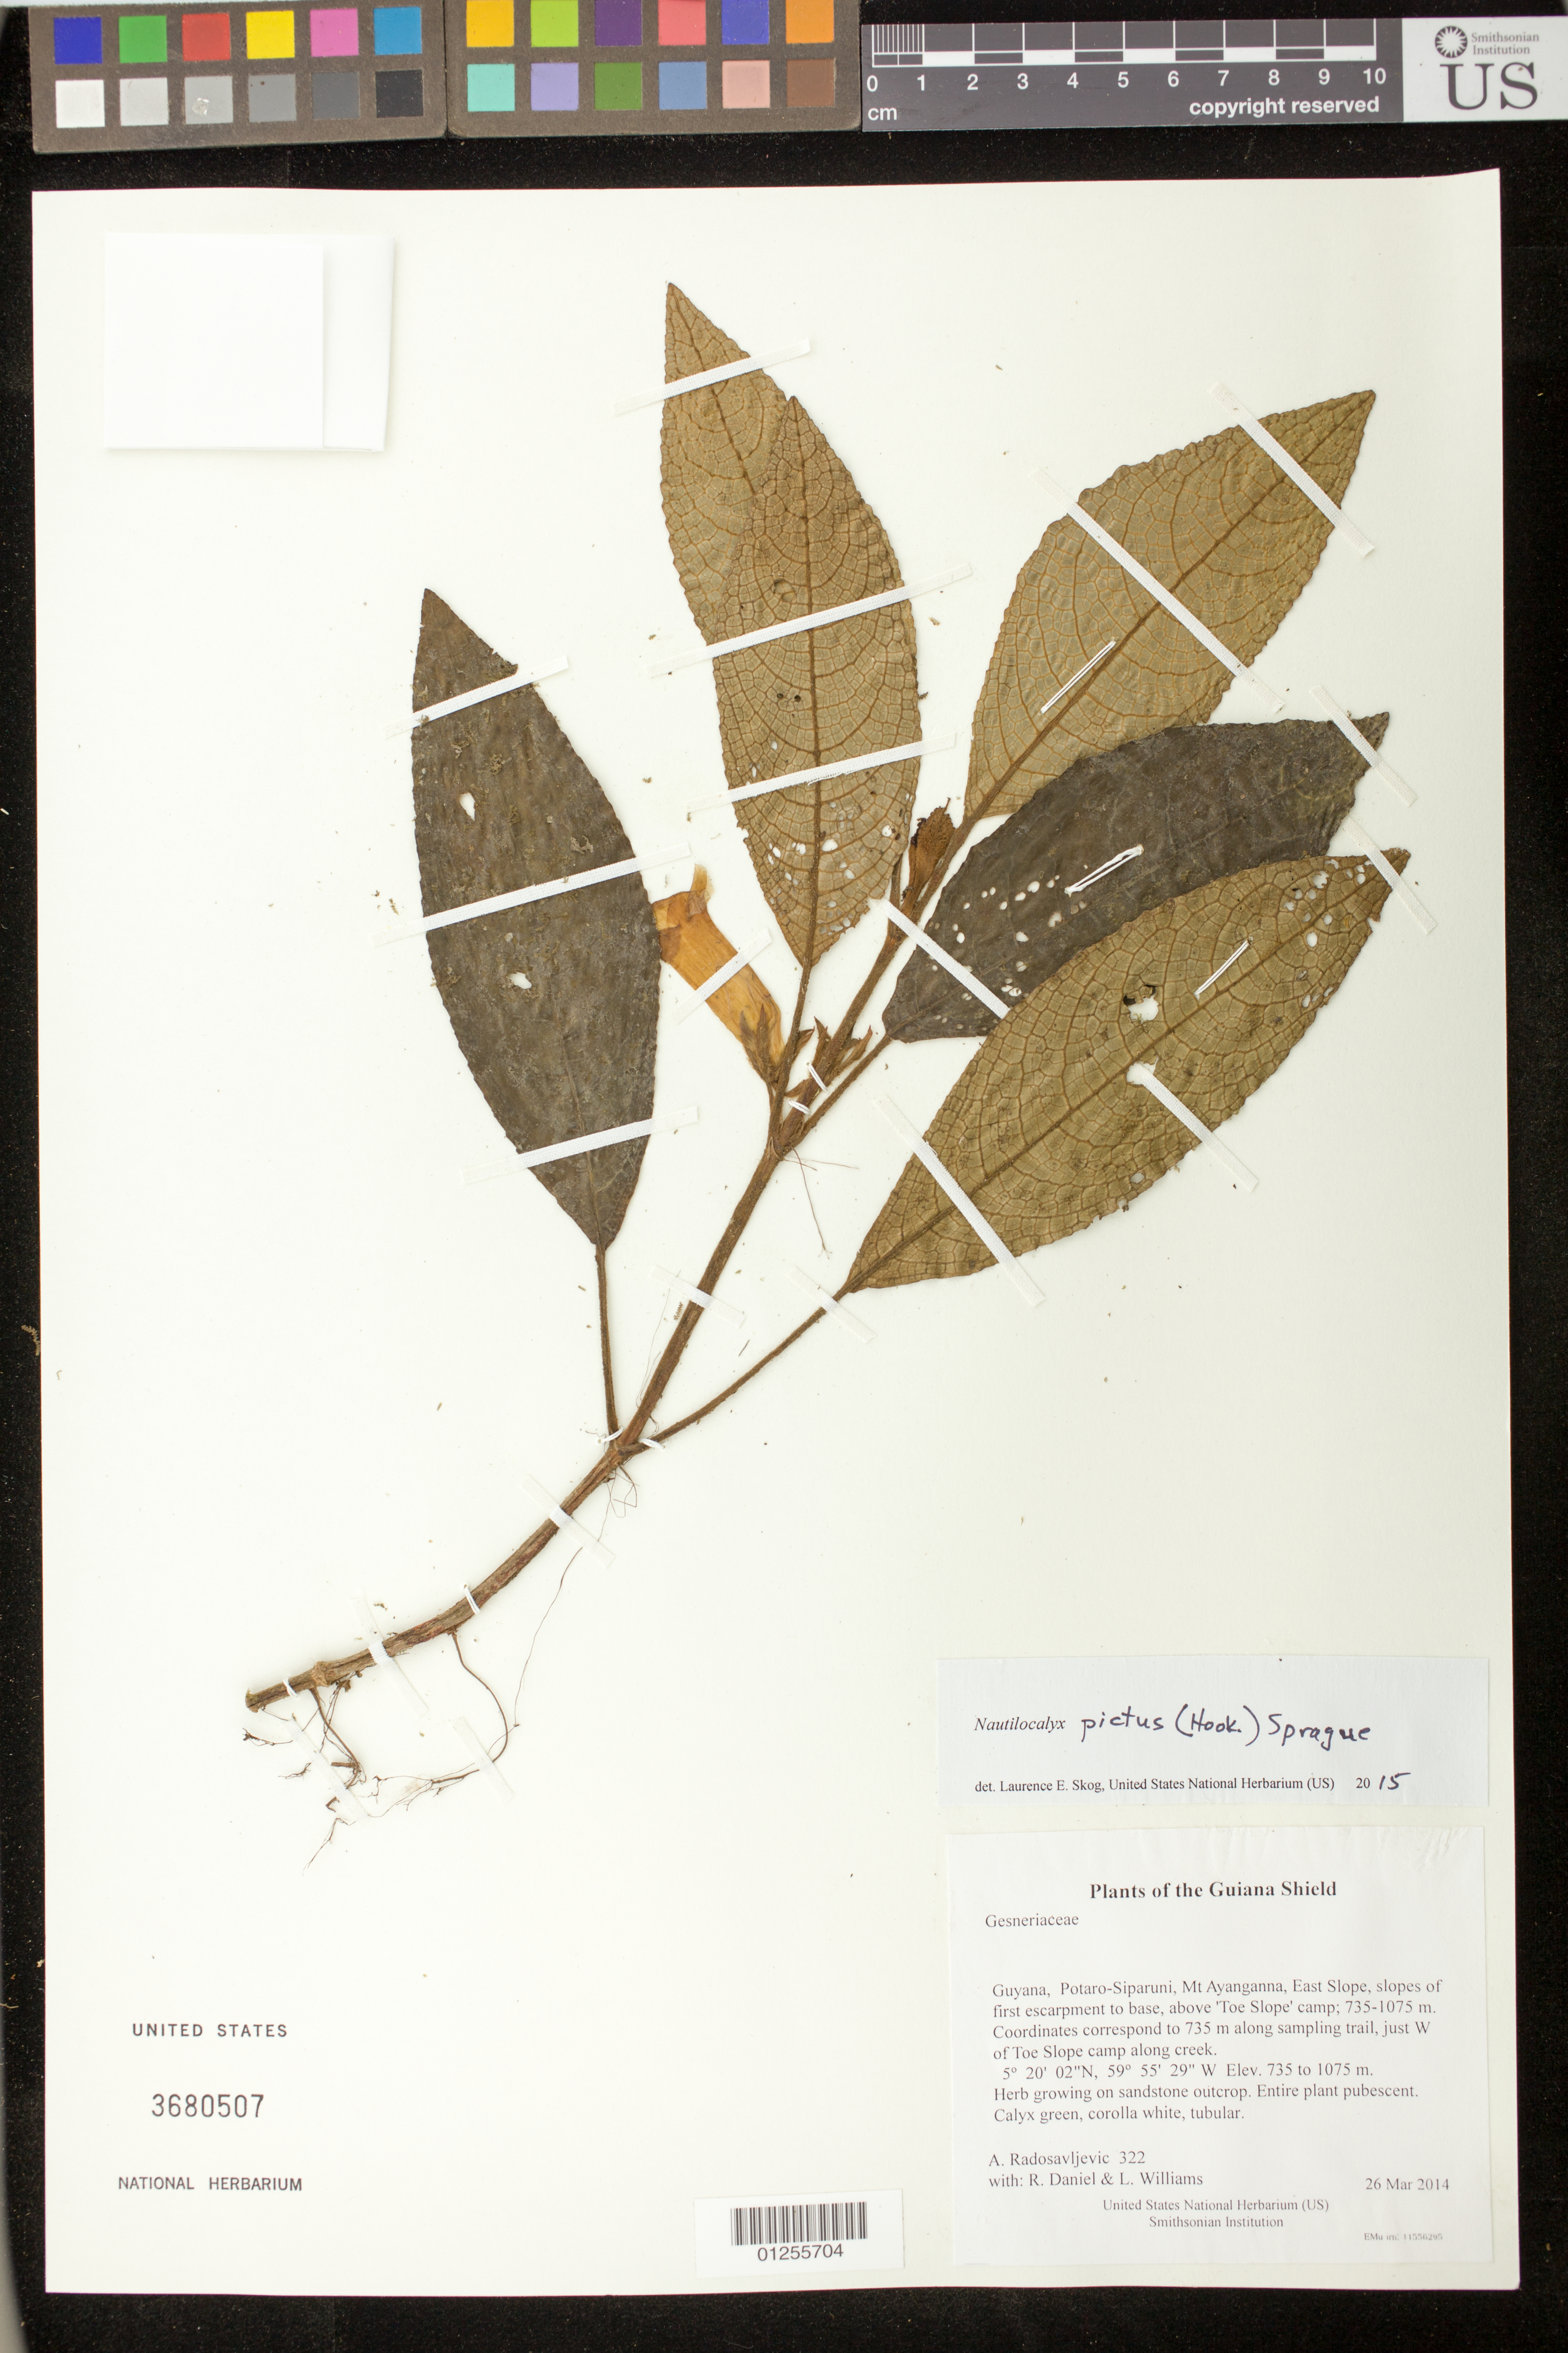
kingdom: Plantae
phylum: Tracheophyta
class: Magnoliopsida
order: Lamiales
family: Gesneriaceae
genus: Nautilocalyx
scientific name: Nautilocalyx pictus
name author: (Hook.) Sprague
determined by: Feuillet, C.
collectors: A. Radosavljevic, R. Daniel & L. Williams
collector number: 322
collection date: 2014-03-26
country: Guyana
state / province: Potaro-Siparuni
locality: Mt Ayanganna, East Slope, slopes of first escarpment to base, above 'Toe Slope' camp; 735-1075 m. Coordinates correspond to 735 m along sampling trail, just W of Toe Slope camp along creek.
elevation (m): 735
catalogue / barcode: US 3680507